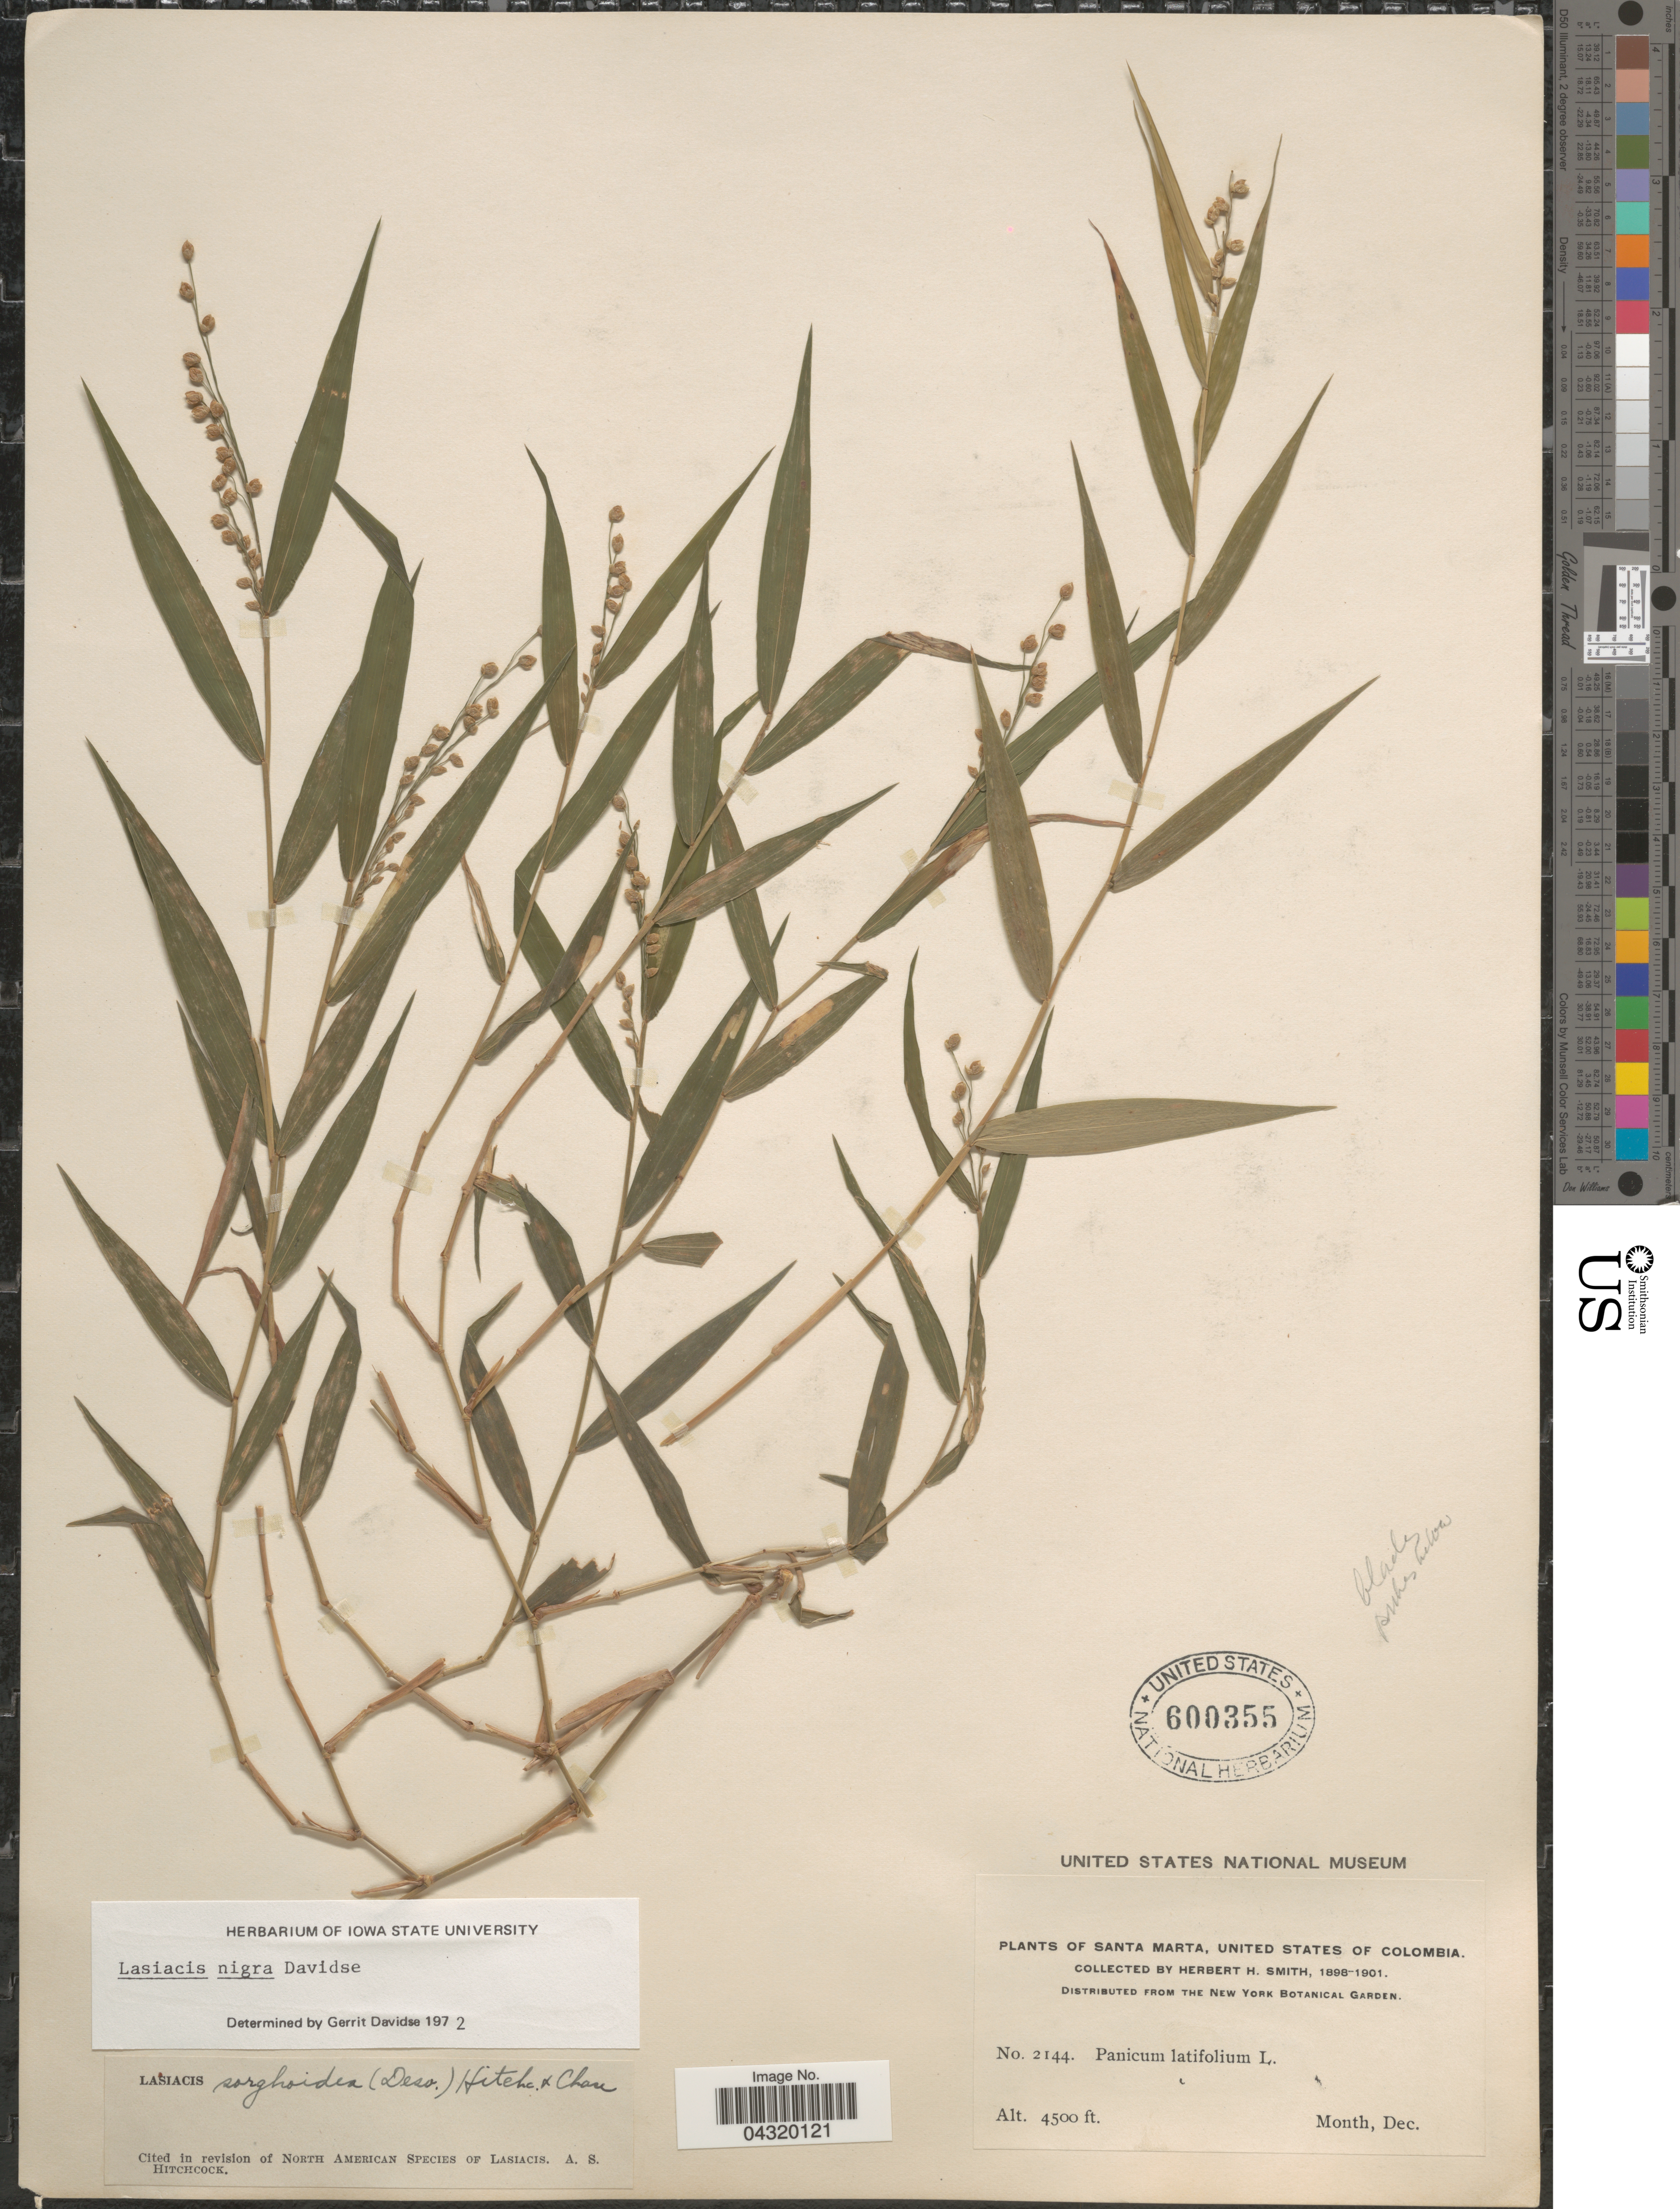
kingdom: Plantae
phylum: Tracheophyta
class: Liliopsida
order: Poales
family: Poaceae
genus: Lasiacis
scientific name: Lasiacis nigra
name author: Davidse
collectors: Herbert H. Smith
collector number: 2144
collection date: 1898-12/1901-12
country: Colombia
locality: Santa Marta, United States of Colombia.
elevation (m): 1372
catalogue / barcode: US 600355